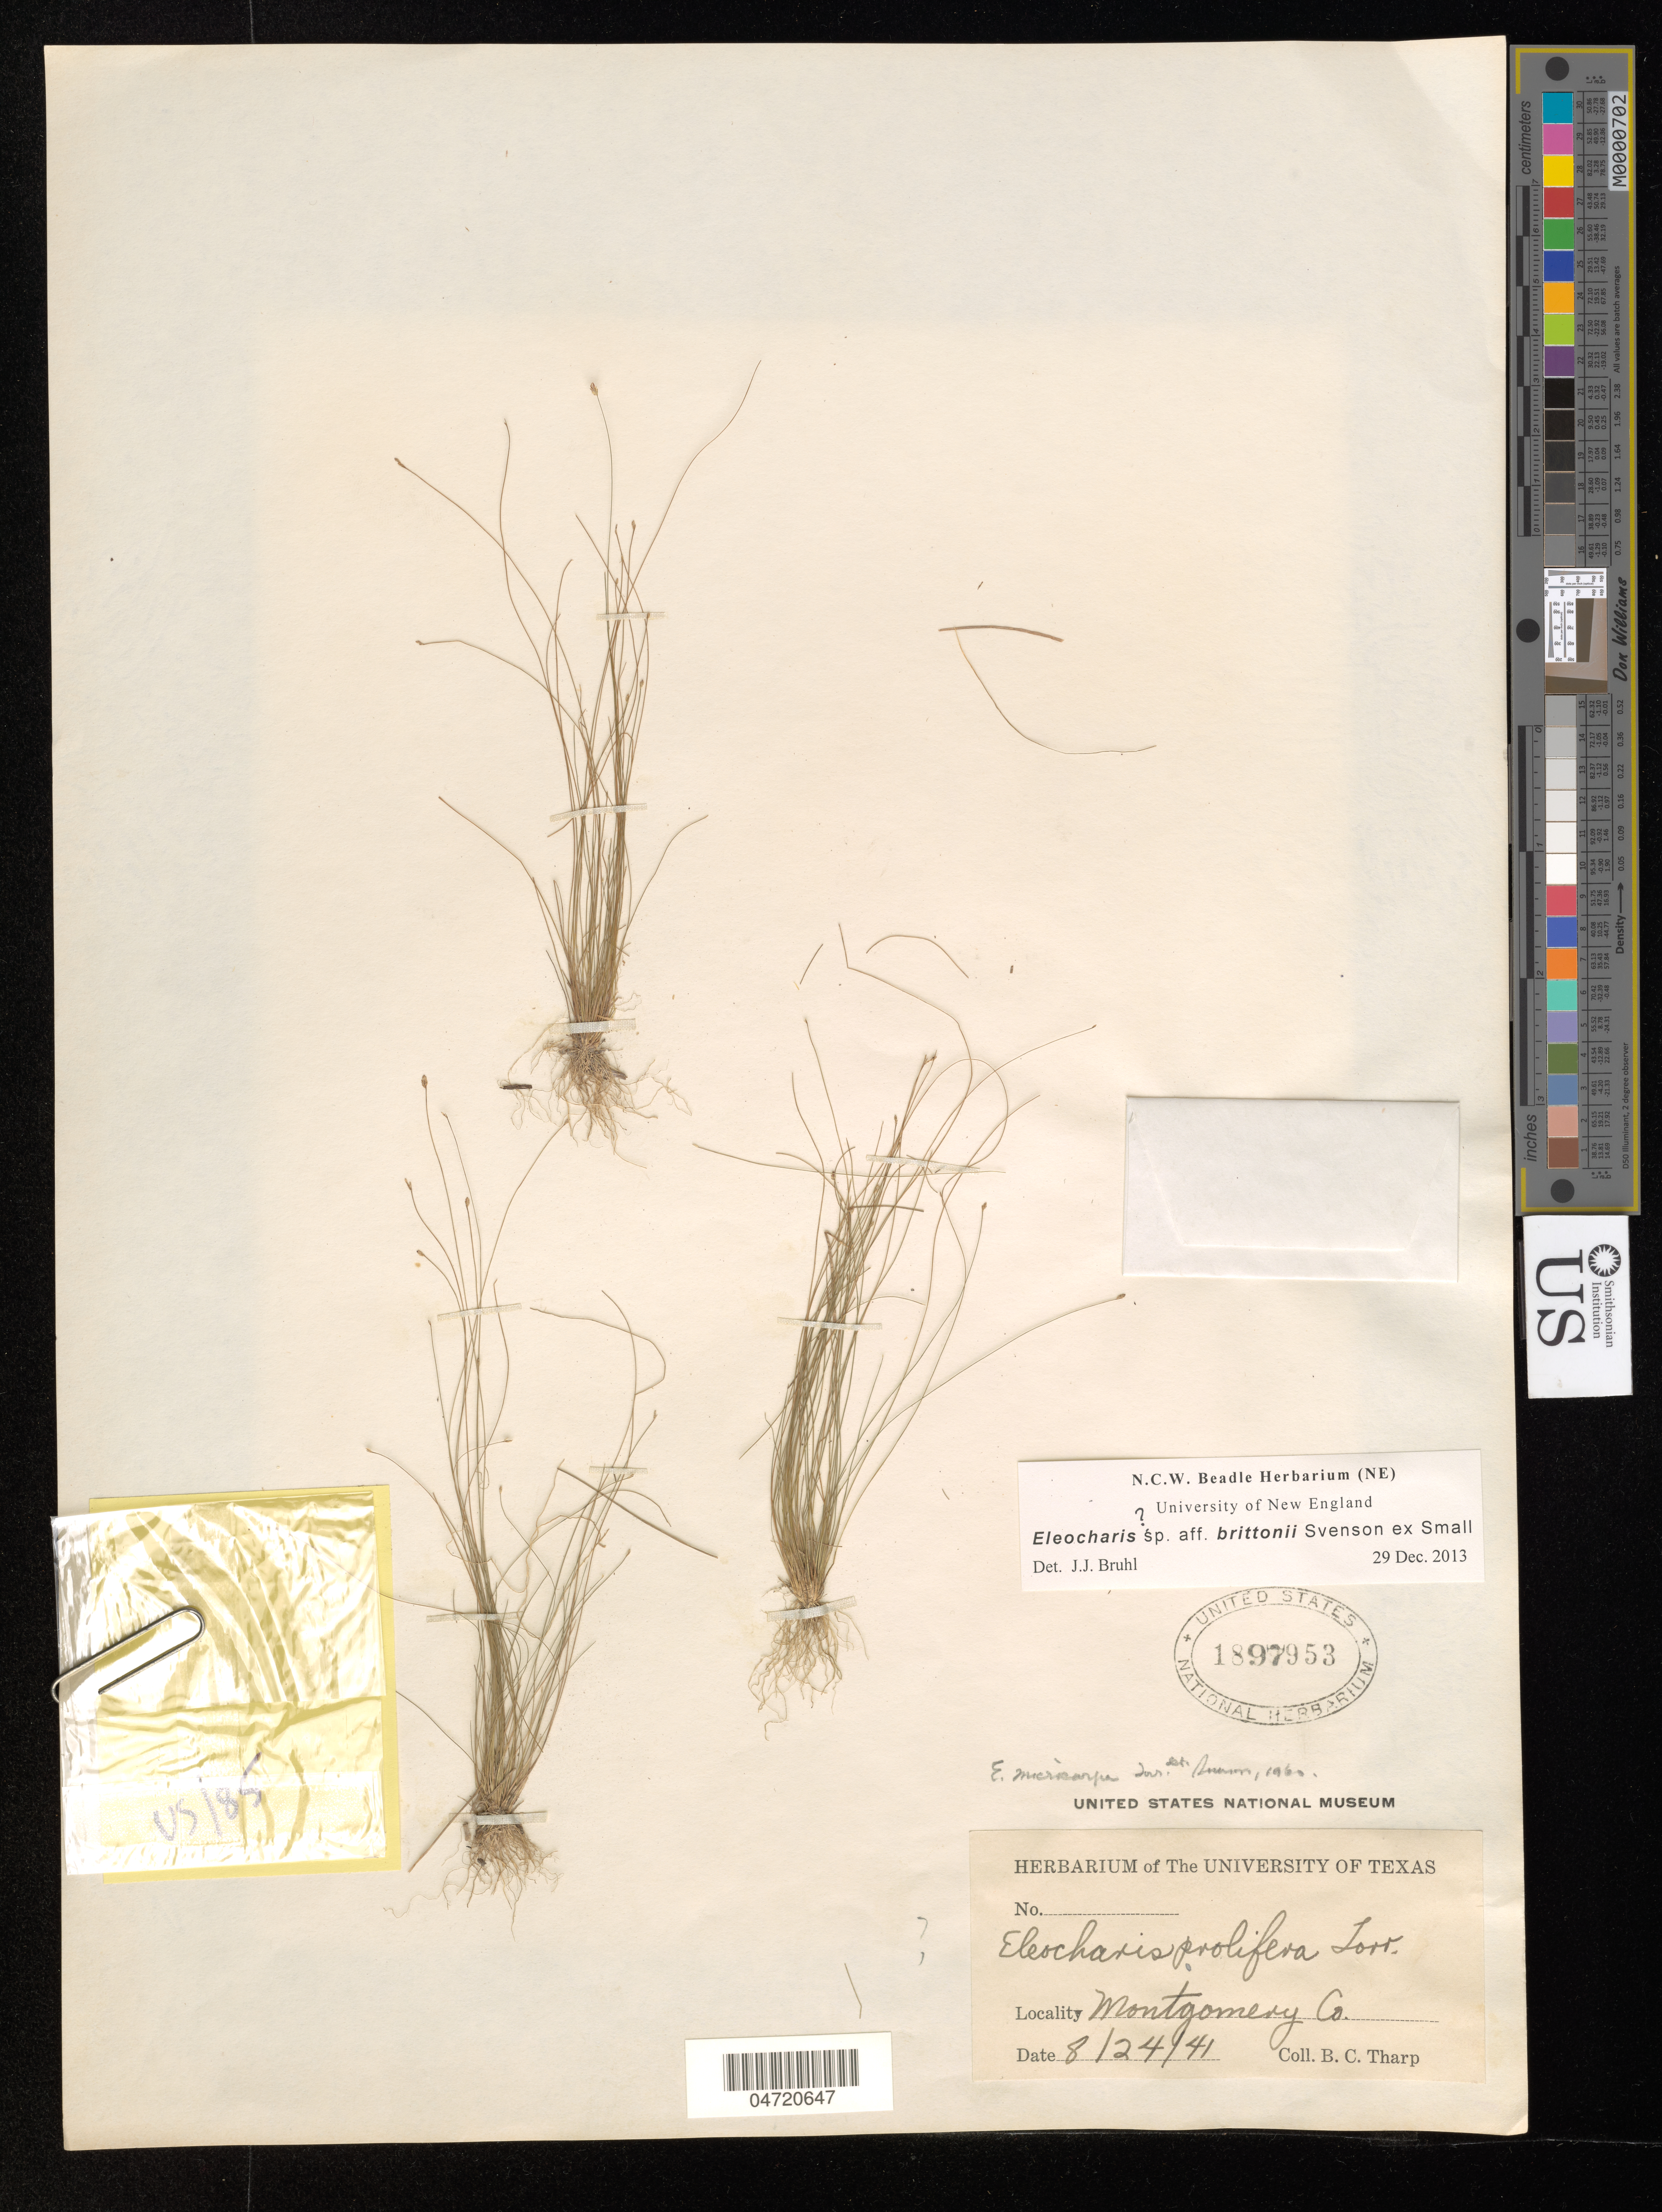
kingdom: Plantae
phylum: Tracheophyta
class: Liliopsida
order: Poales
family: Cyperaceae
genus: Eleocharis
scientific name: Eleocharis brittonii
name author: Svenson ex Small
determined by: Bruhl, J. J., (NE), University of New England (AUSTRALIA)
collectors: B. C. Tharp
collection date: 1941-08-24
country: United States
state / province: Texas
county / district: Montgomery County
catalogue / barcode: US 1897953